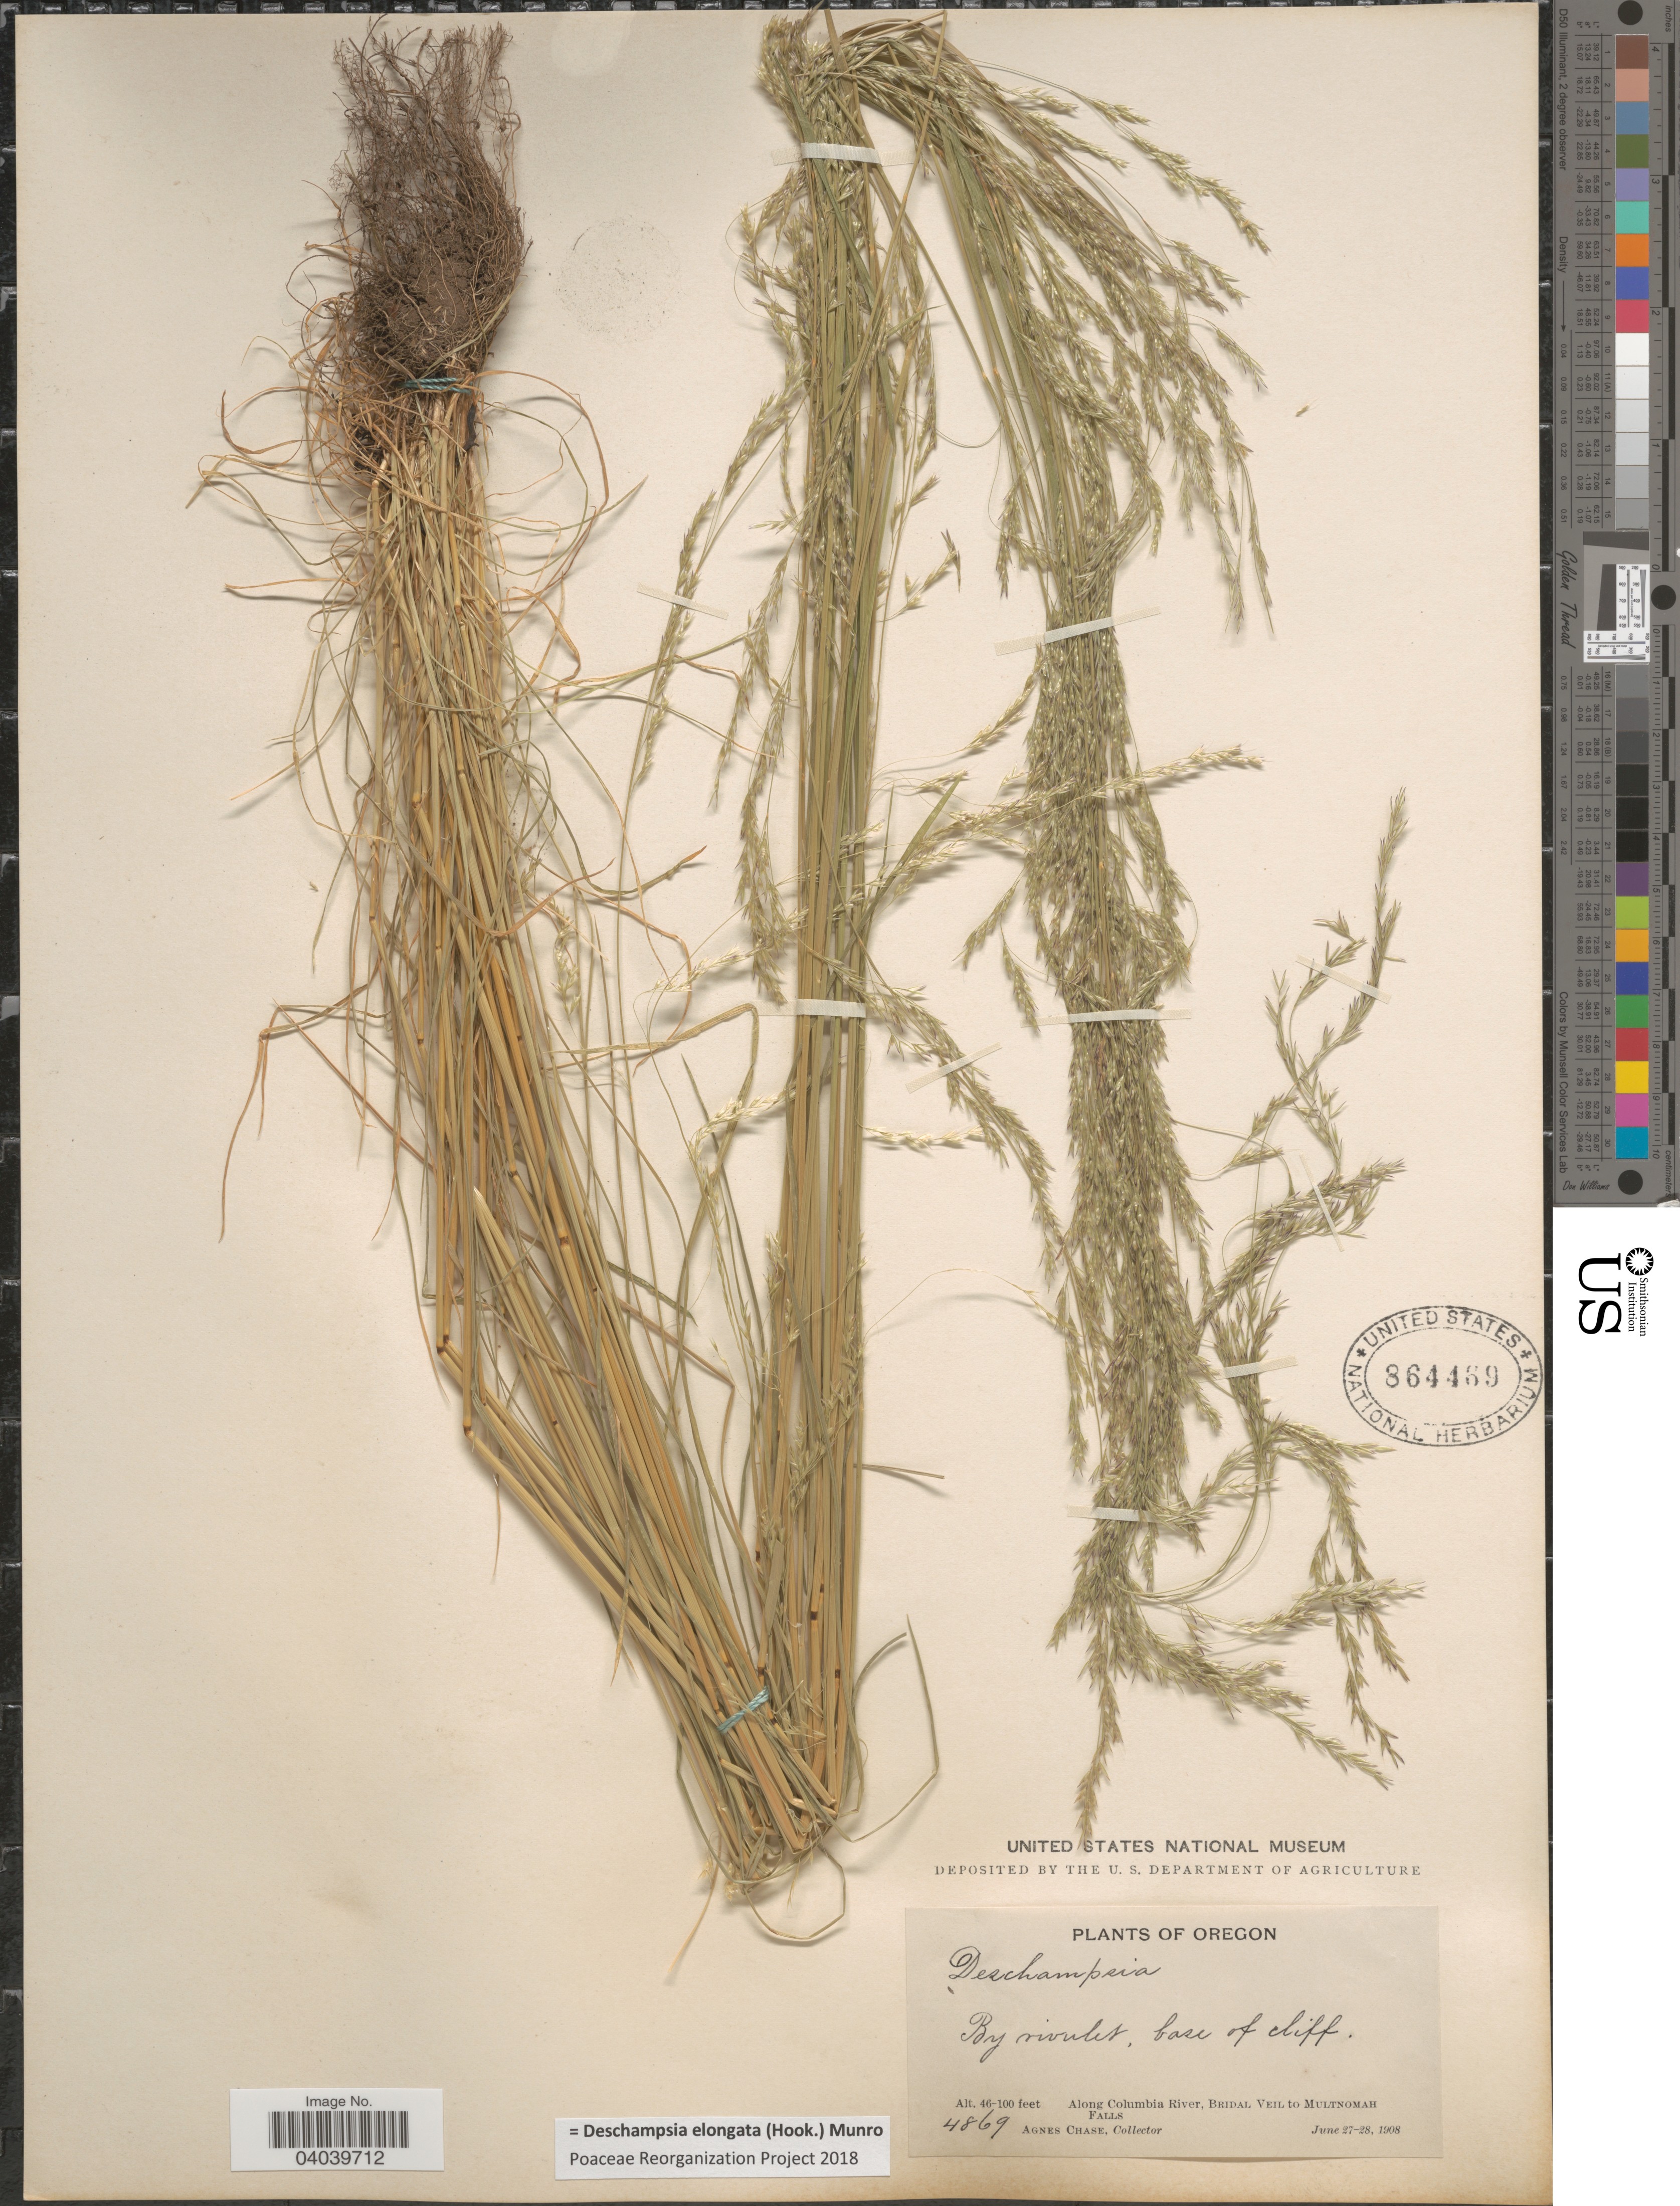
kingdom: Plantae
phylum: Tracheophyta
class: Liliopsida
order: Poales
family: Poaceae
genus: Deschampsia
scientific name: Deschampsia elongata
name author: (Hook.) Munro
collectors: A. Chase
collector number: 4869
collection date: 1908-06-27/1908-06-28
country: United States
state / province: Oregon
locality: Along Columbia River, Bridal Veil to Multnomah Falls.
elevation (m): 14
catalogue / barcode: US 864469